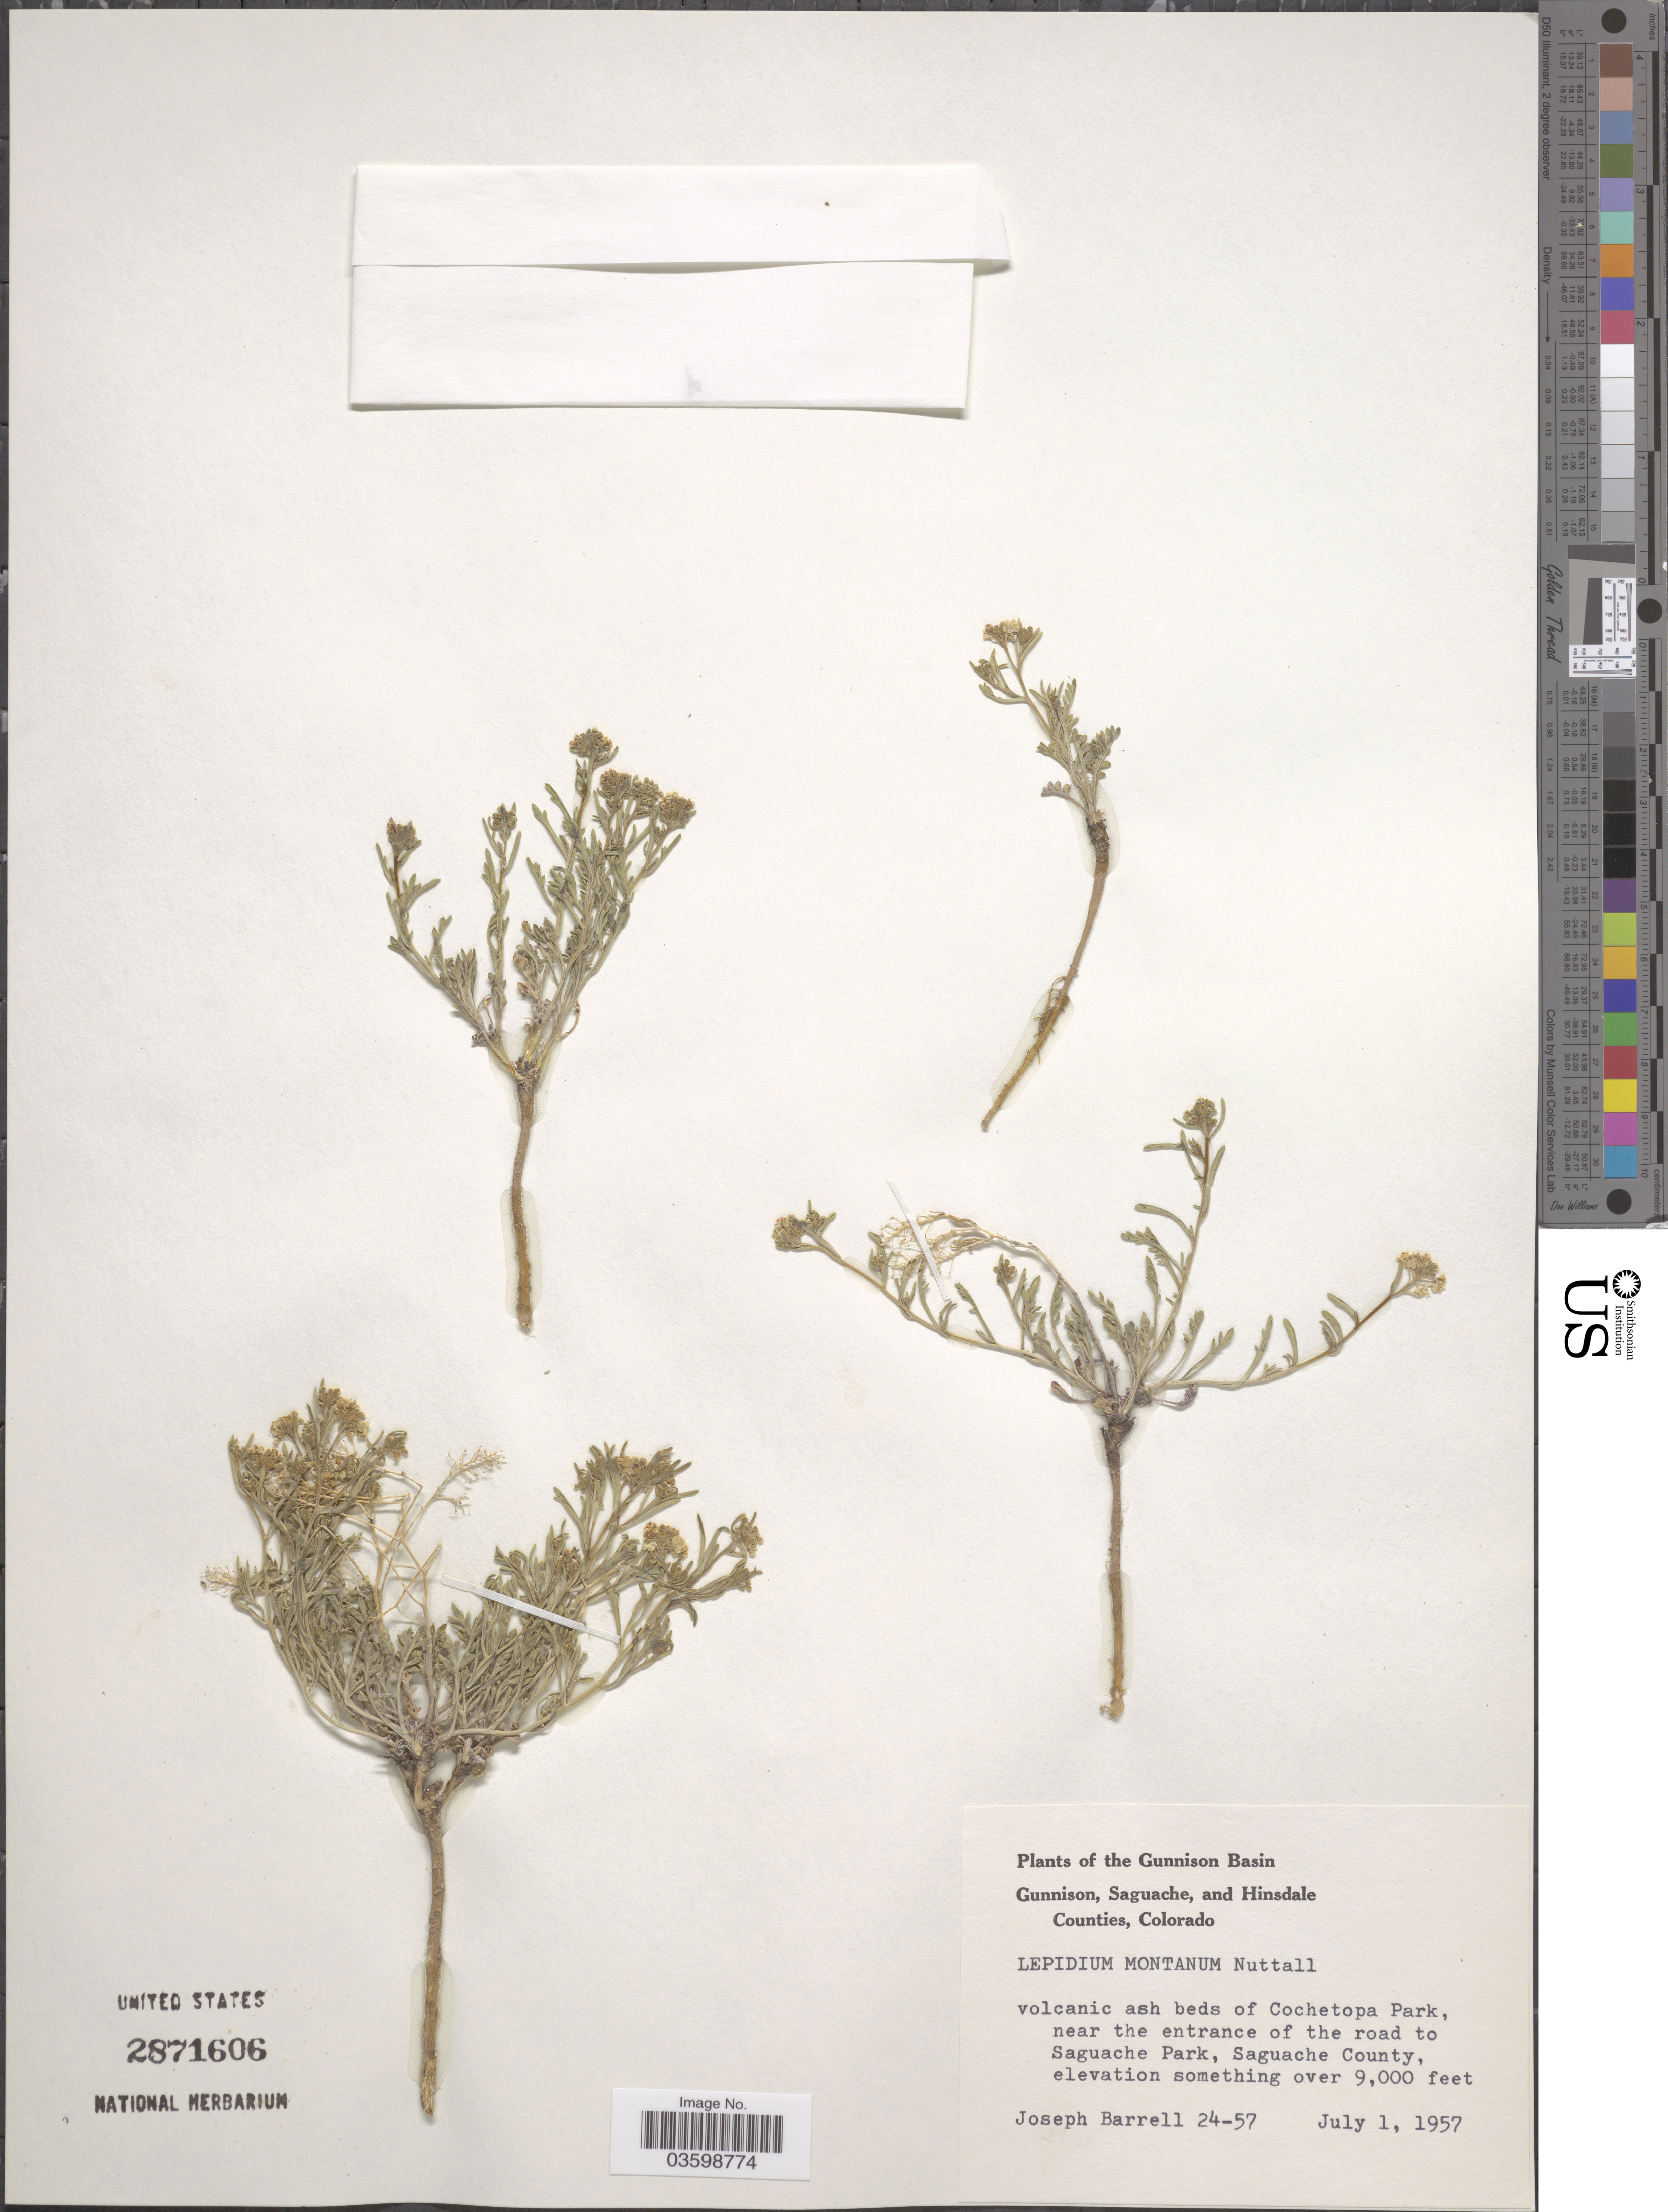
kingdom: Plantae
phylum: Tracheophyta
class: Magnoliopsida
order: Brassicales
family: Brassicaceae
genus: Lepidium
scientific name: Lepidium montanum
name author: Nutt.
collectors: J. Barrell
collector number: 24-57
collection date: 1957-07-01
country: United States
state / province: Colorado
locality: The Gunnison Basin. Volcanic ash beds of Cochetopa Park, near the entrance of the road to Saguache Park, Saguache County.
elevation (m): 2743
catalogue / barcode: US 2871606